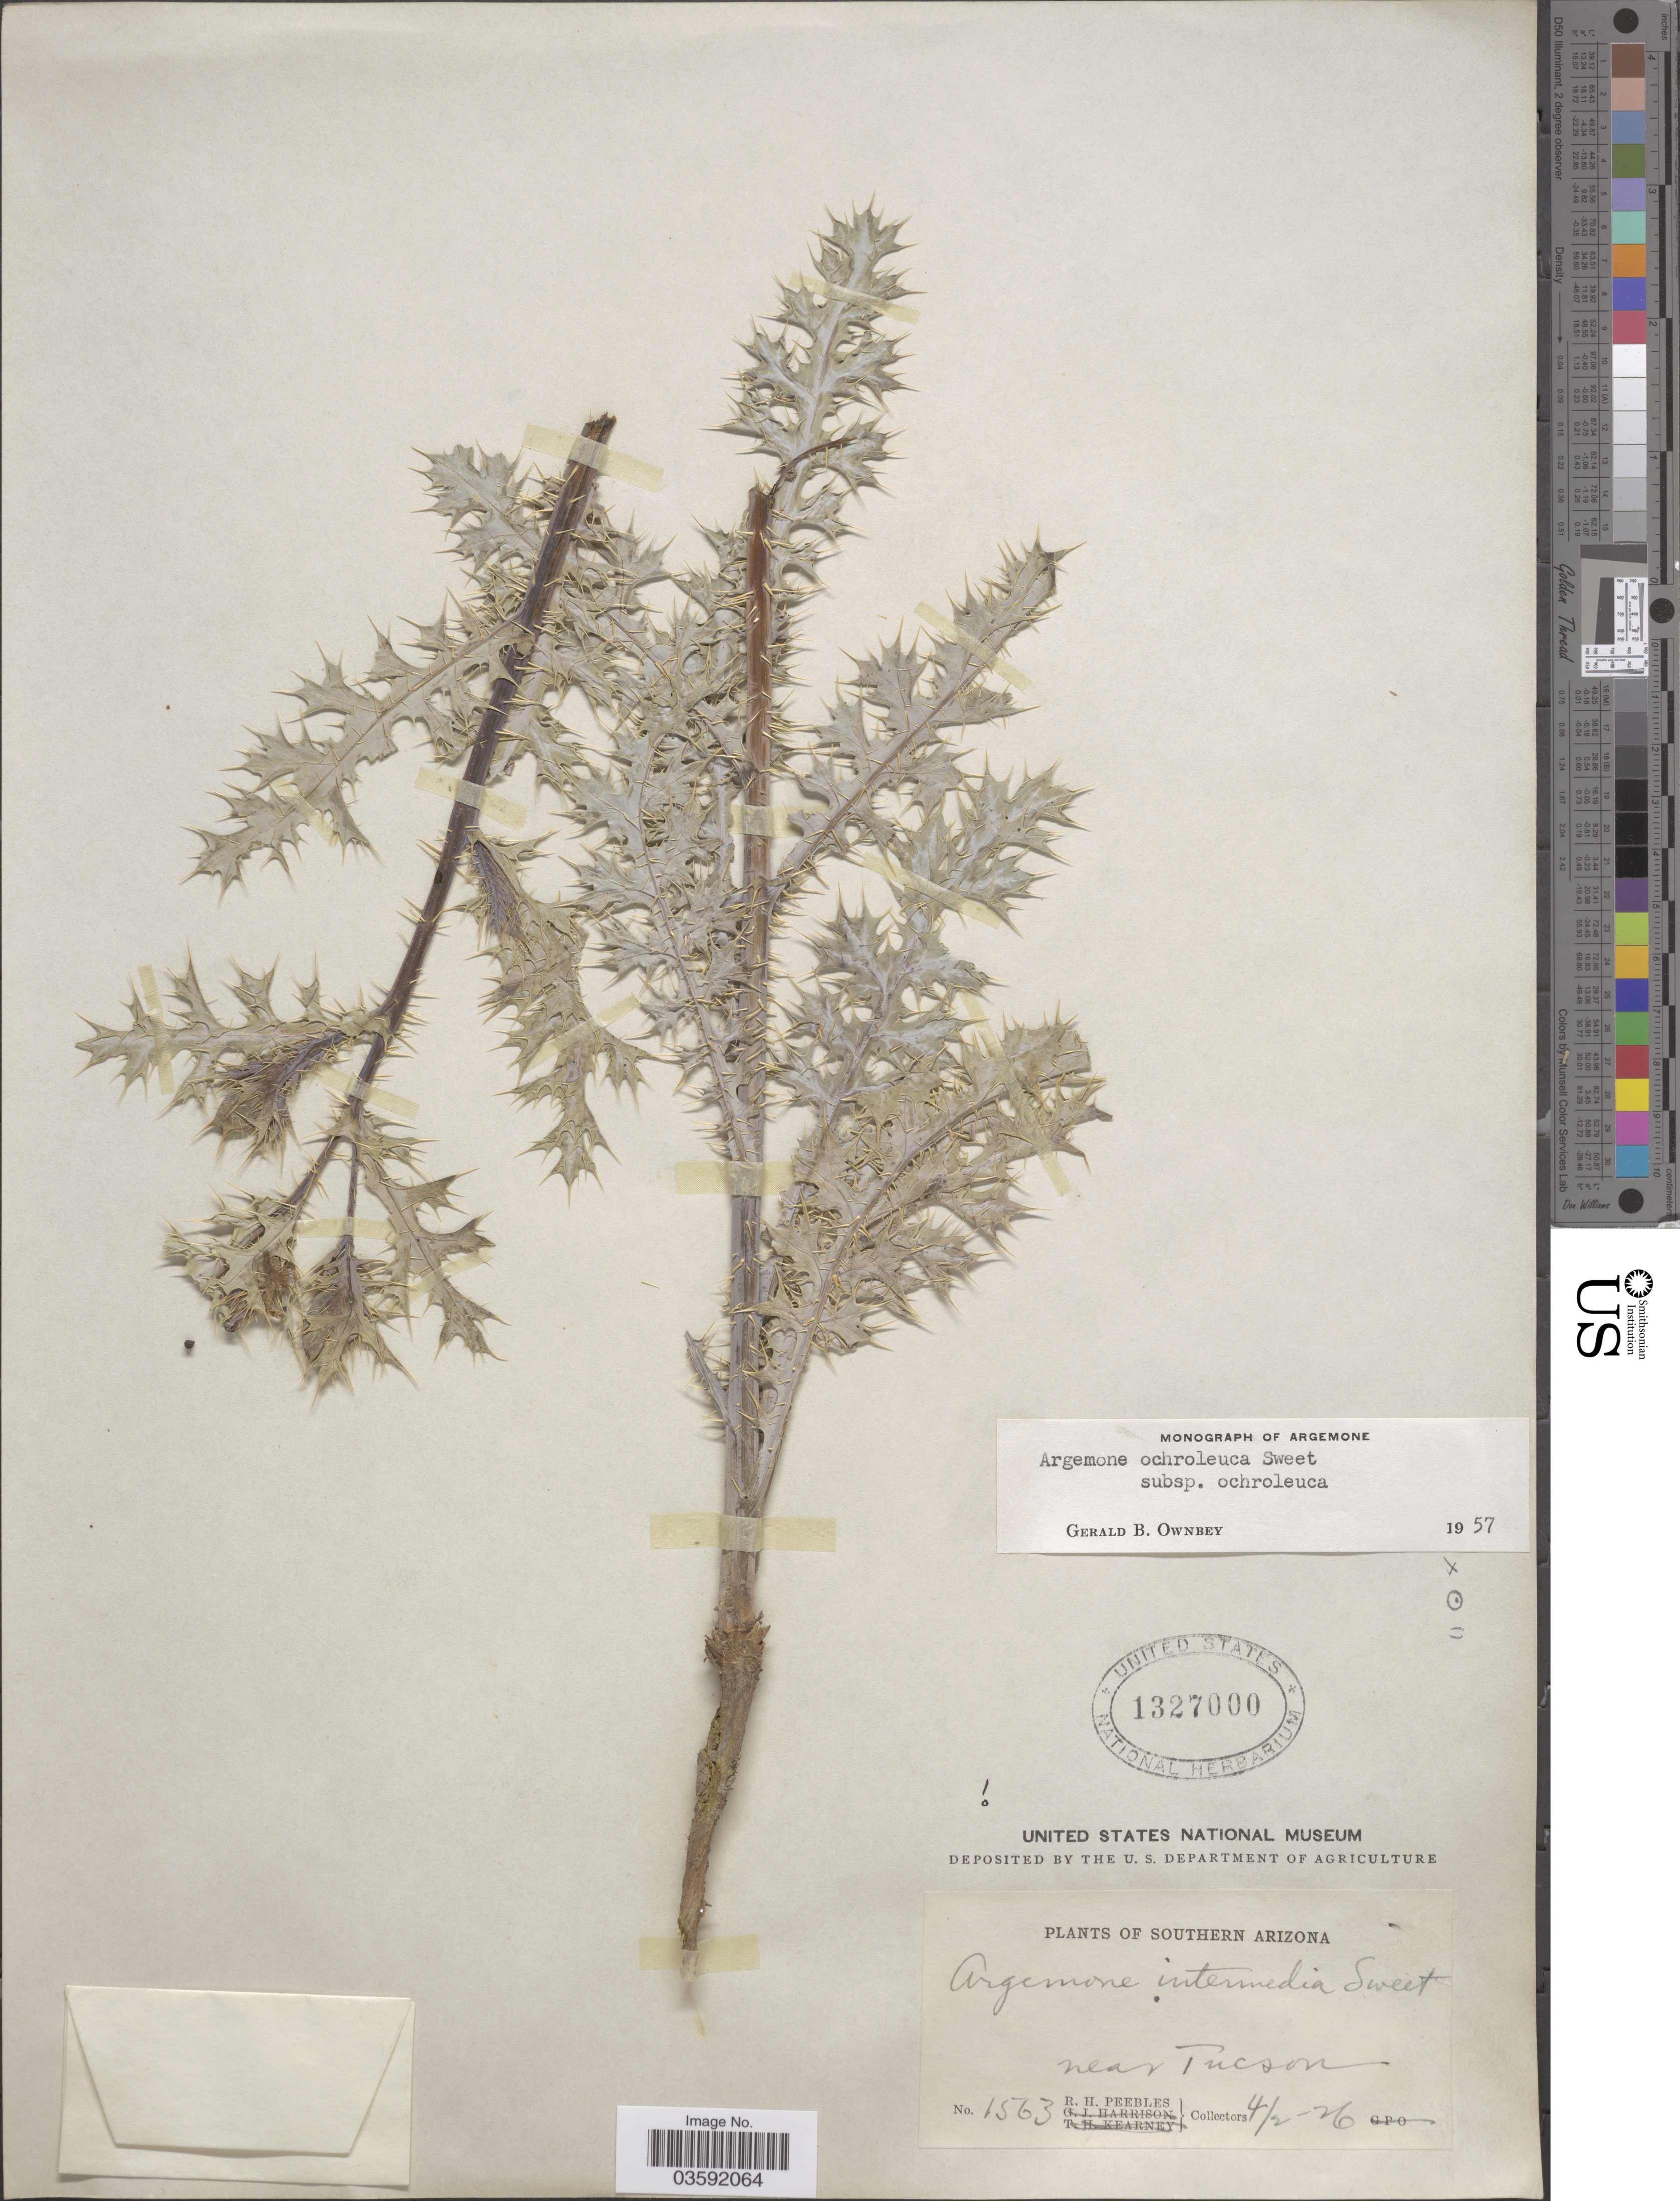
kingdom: Plantae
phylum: Tracheophyta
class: Magnoliopsida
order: Ranunculales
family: Papaveraceae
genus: Argemone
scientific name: Argemone ochroleuca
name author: Sweet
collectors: R. H. Peebles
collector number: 1563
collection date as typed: Transcribed d/m/y: 2/4/26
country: United States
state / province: Arizona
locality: Southern Arizona. Near Tucson.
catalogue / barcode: US 1327000